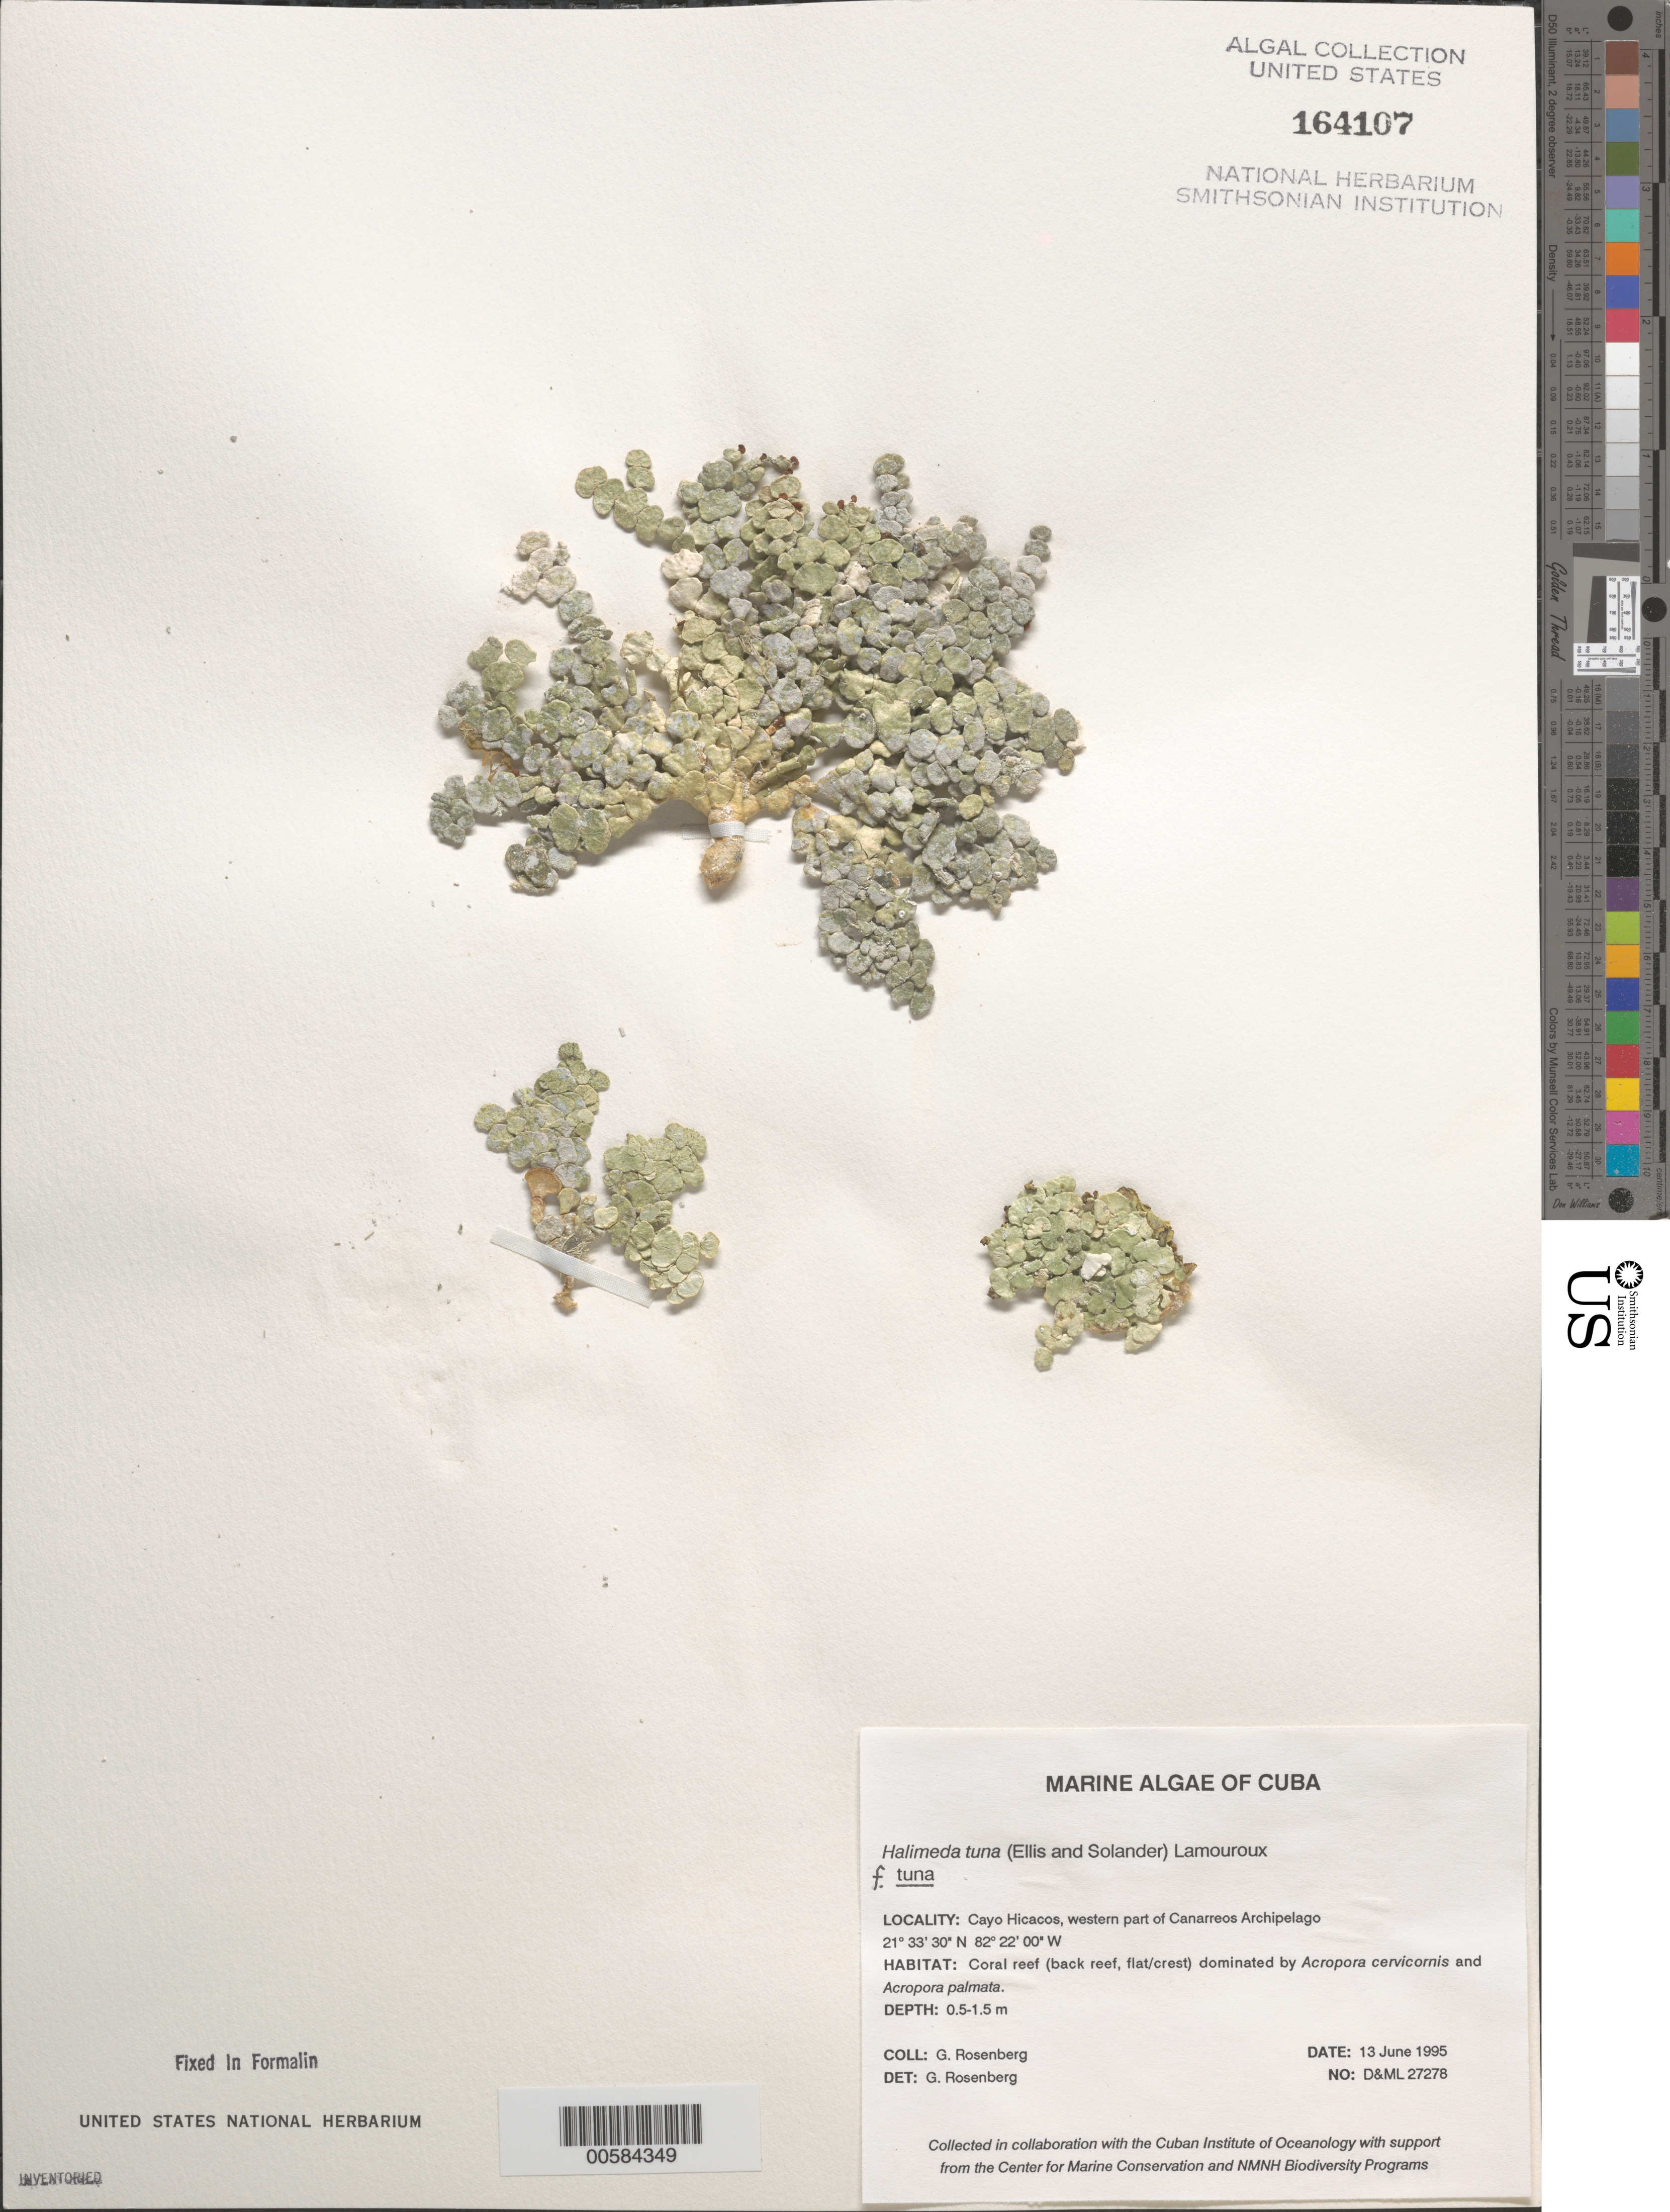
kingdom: Plantae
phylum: Chlorophyta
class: Ulvophyceae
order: Bryopsidales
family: Halimedaceae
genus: Halimeda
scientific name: Halimeda tuna f. tuna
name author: (J. Ellis & Sol.) J.V.Lamouroux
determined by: Rosenberg, G.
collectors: G. Rosenberg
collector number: D&ML 27278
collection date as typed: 13 Jun 1995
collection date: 1995-06-13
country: Cuba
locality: Cayo hicacos, western canarreos archipelago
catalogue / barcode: US 164107